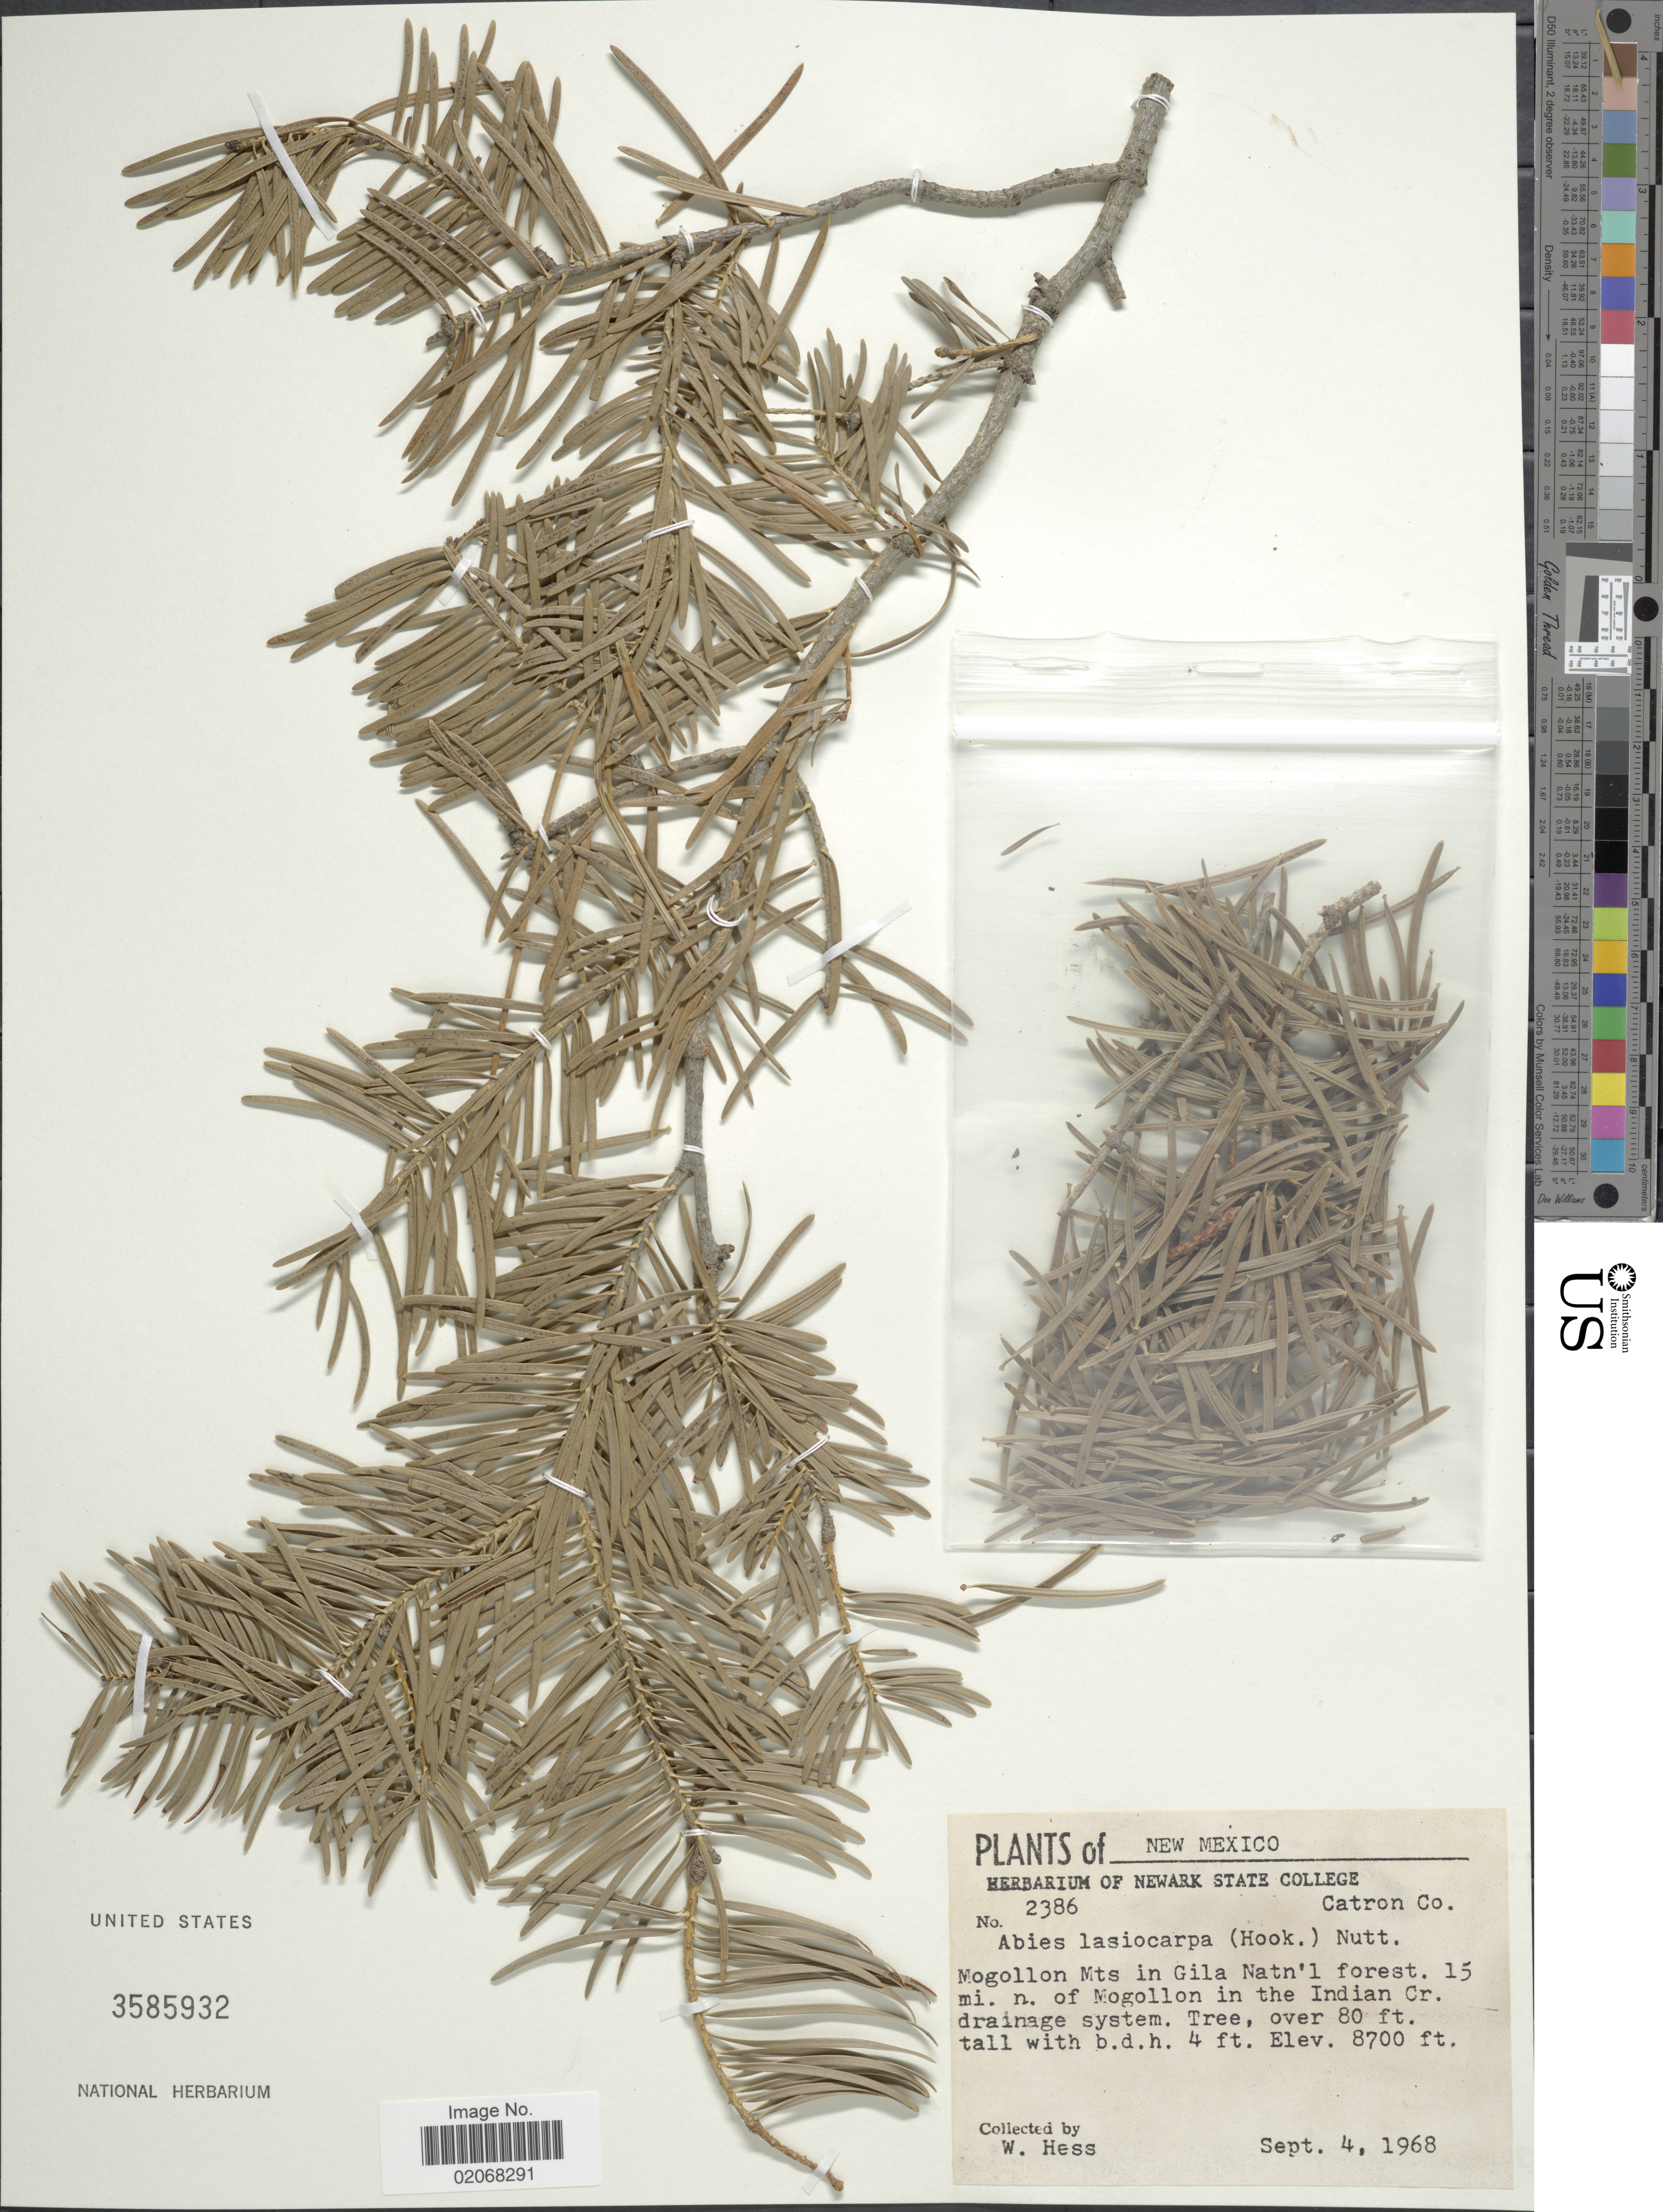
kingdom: Plantae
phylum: Tracheophyta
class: Pinopsida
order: Pinales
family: Pinaceae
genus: Abies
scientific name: Abies lasiocarpa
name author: (Hook.) Nutt.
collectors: W. Hess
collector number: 2386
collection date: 1968-09-04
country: United States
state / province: New Mexico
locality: Catron Co, Mogollon Mts in Gila Natn'l forest. 15 mi n of Mogollon in the Indian Cr drainage system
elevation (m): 2652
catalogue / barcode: US 3585932